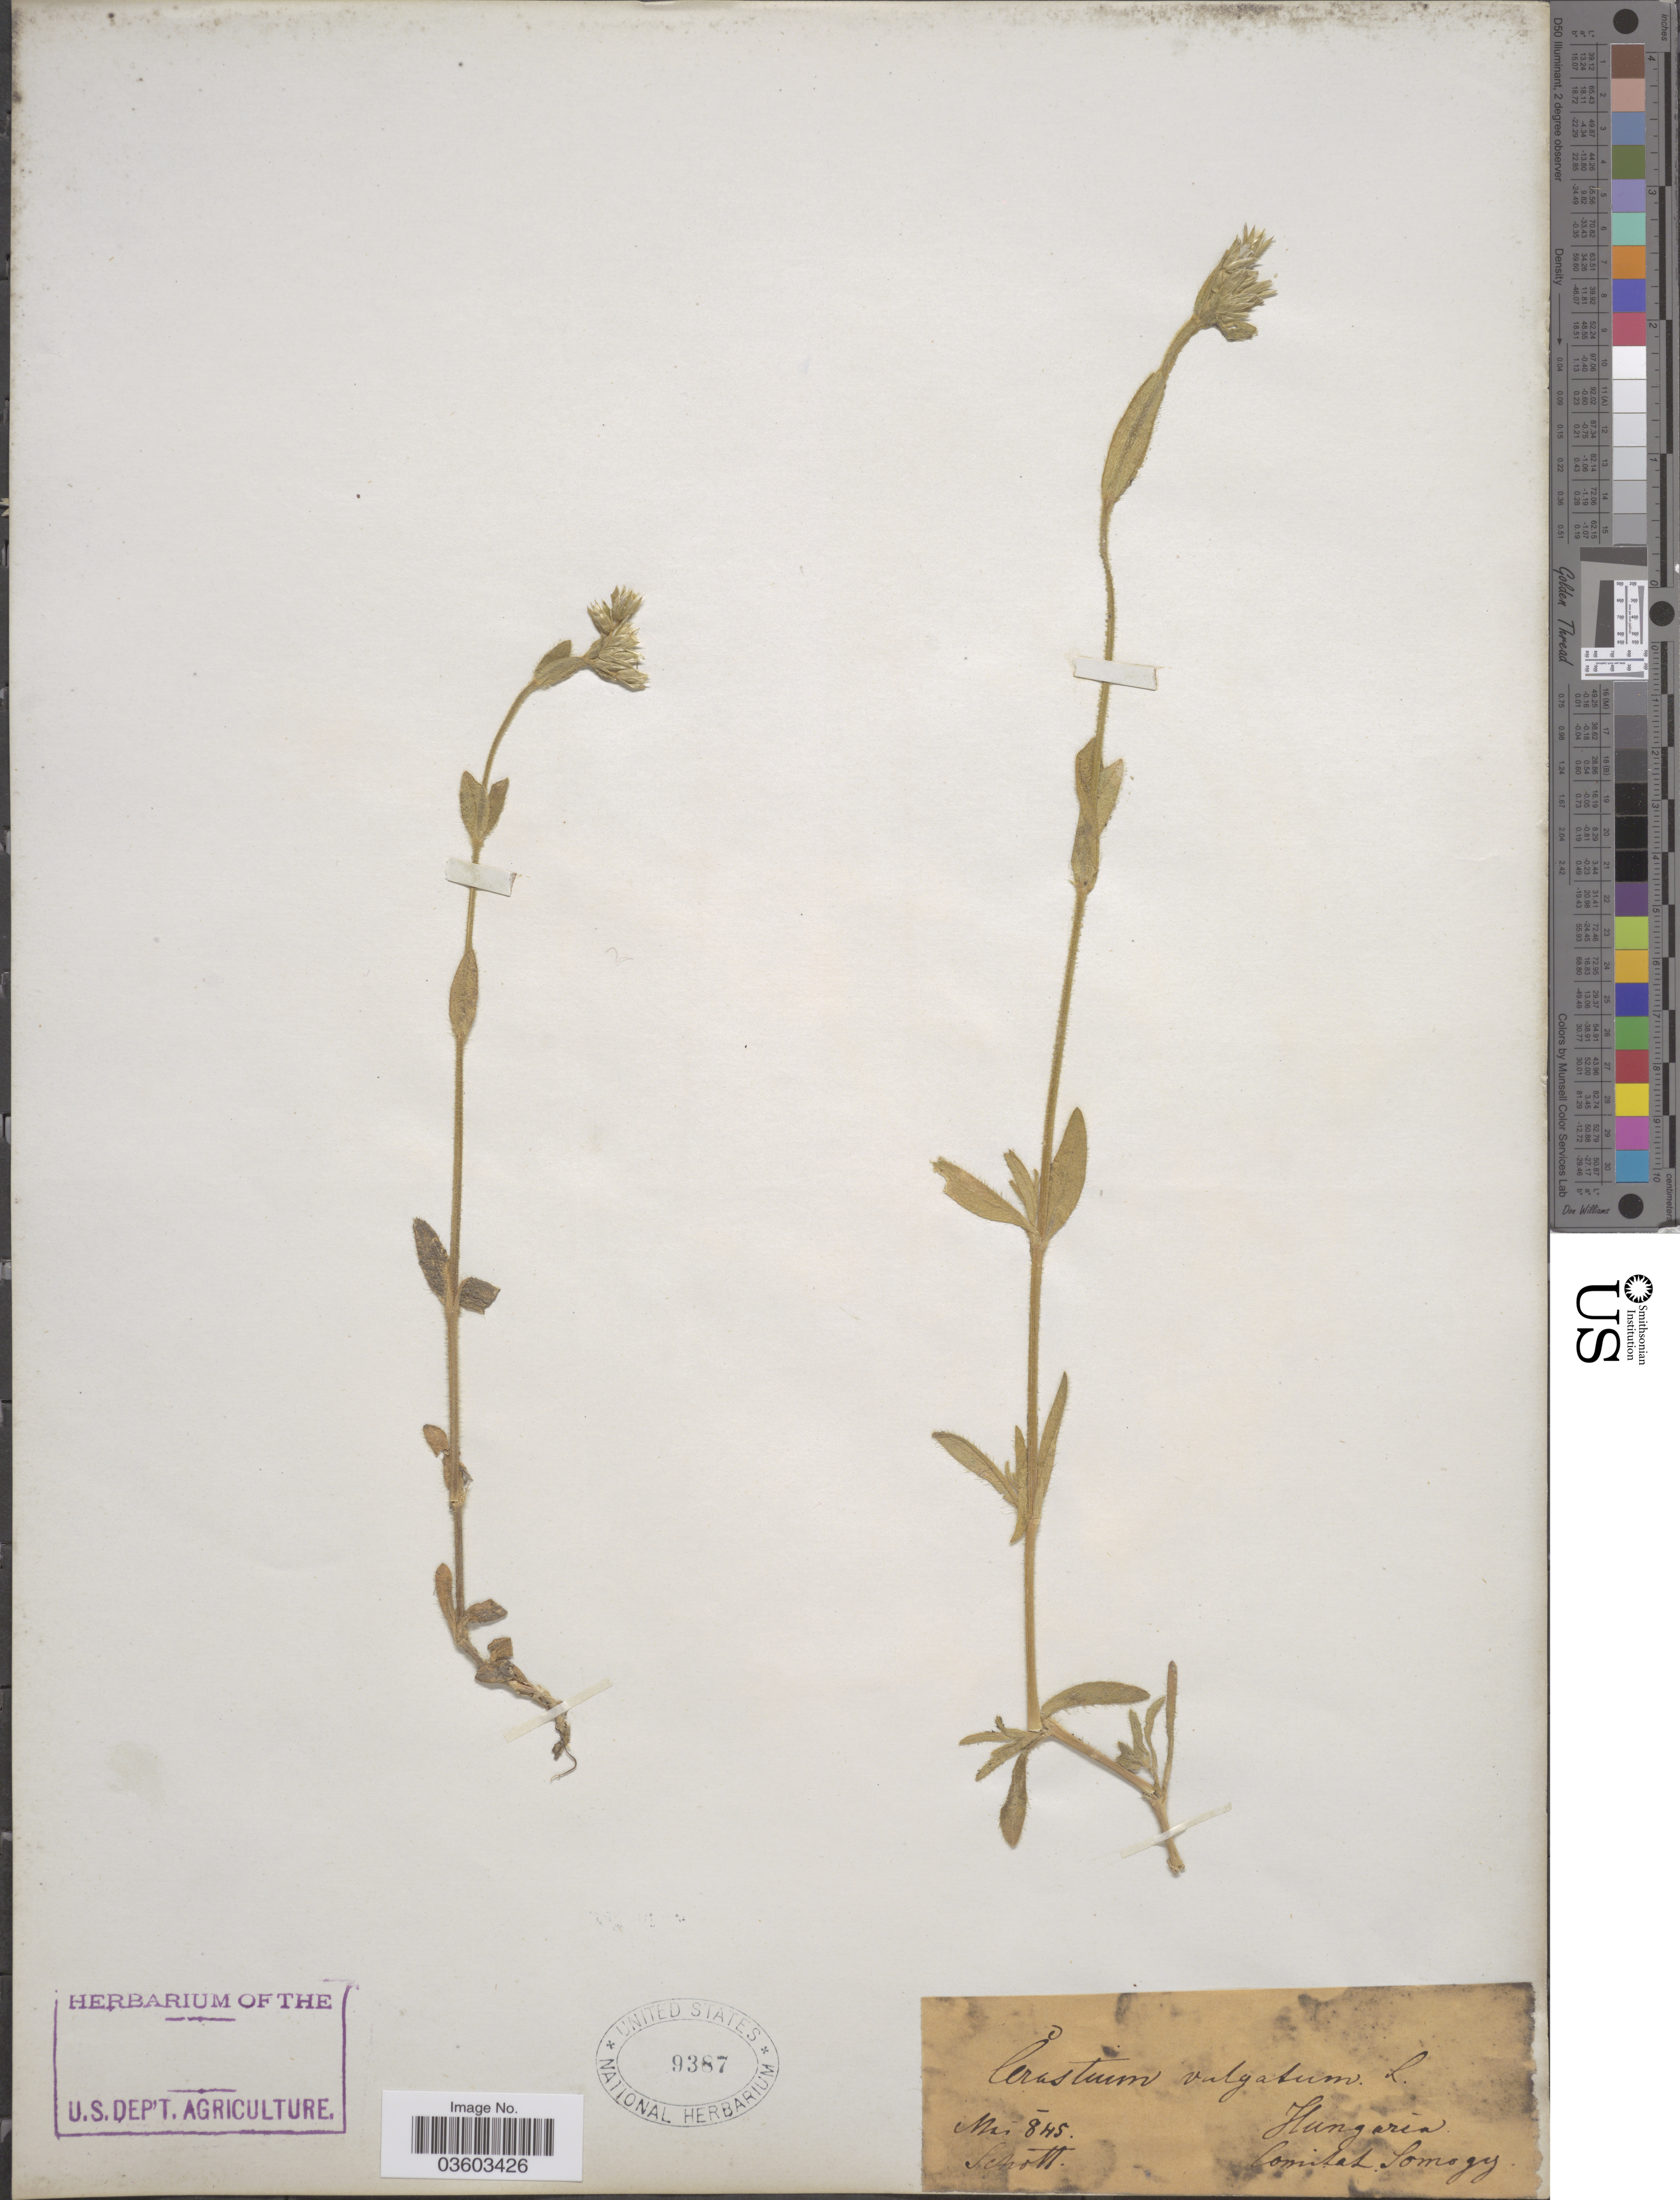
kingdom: Plantae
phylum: Tracheophyta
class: Magnoliopsida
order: Caryophyllales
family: Caryophyllaceae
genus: Cerastium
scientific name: Cerastium vulgatum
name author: L.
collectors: Schott, --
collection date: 1845-05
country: Hungary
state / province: Somogy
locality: Hungaria. Comitat Somogy.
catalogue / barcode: US 9387